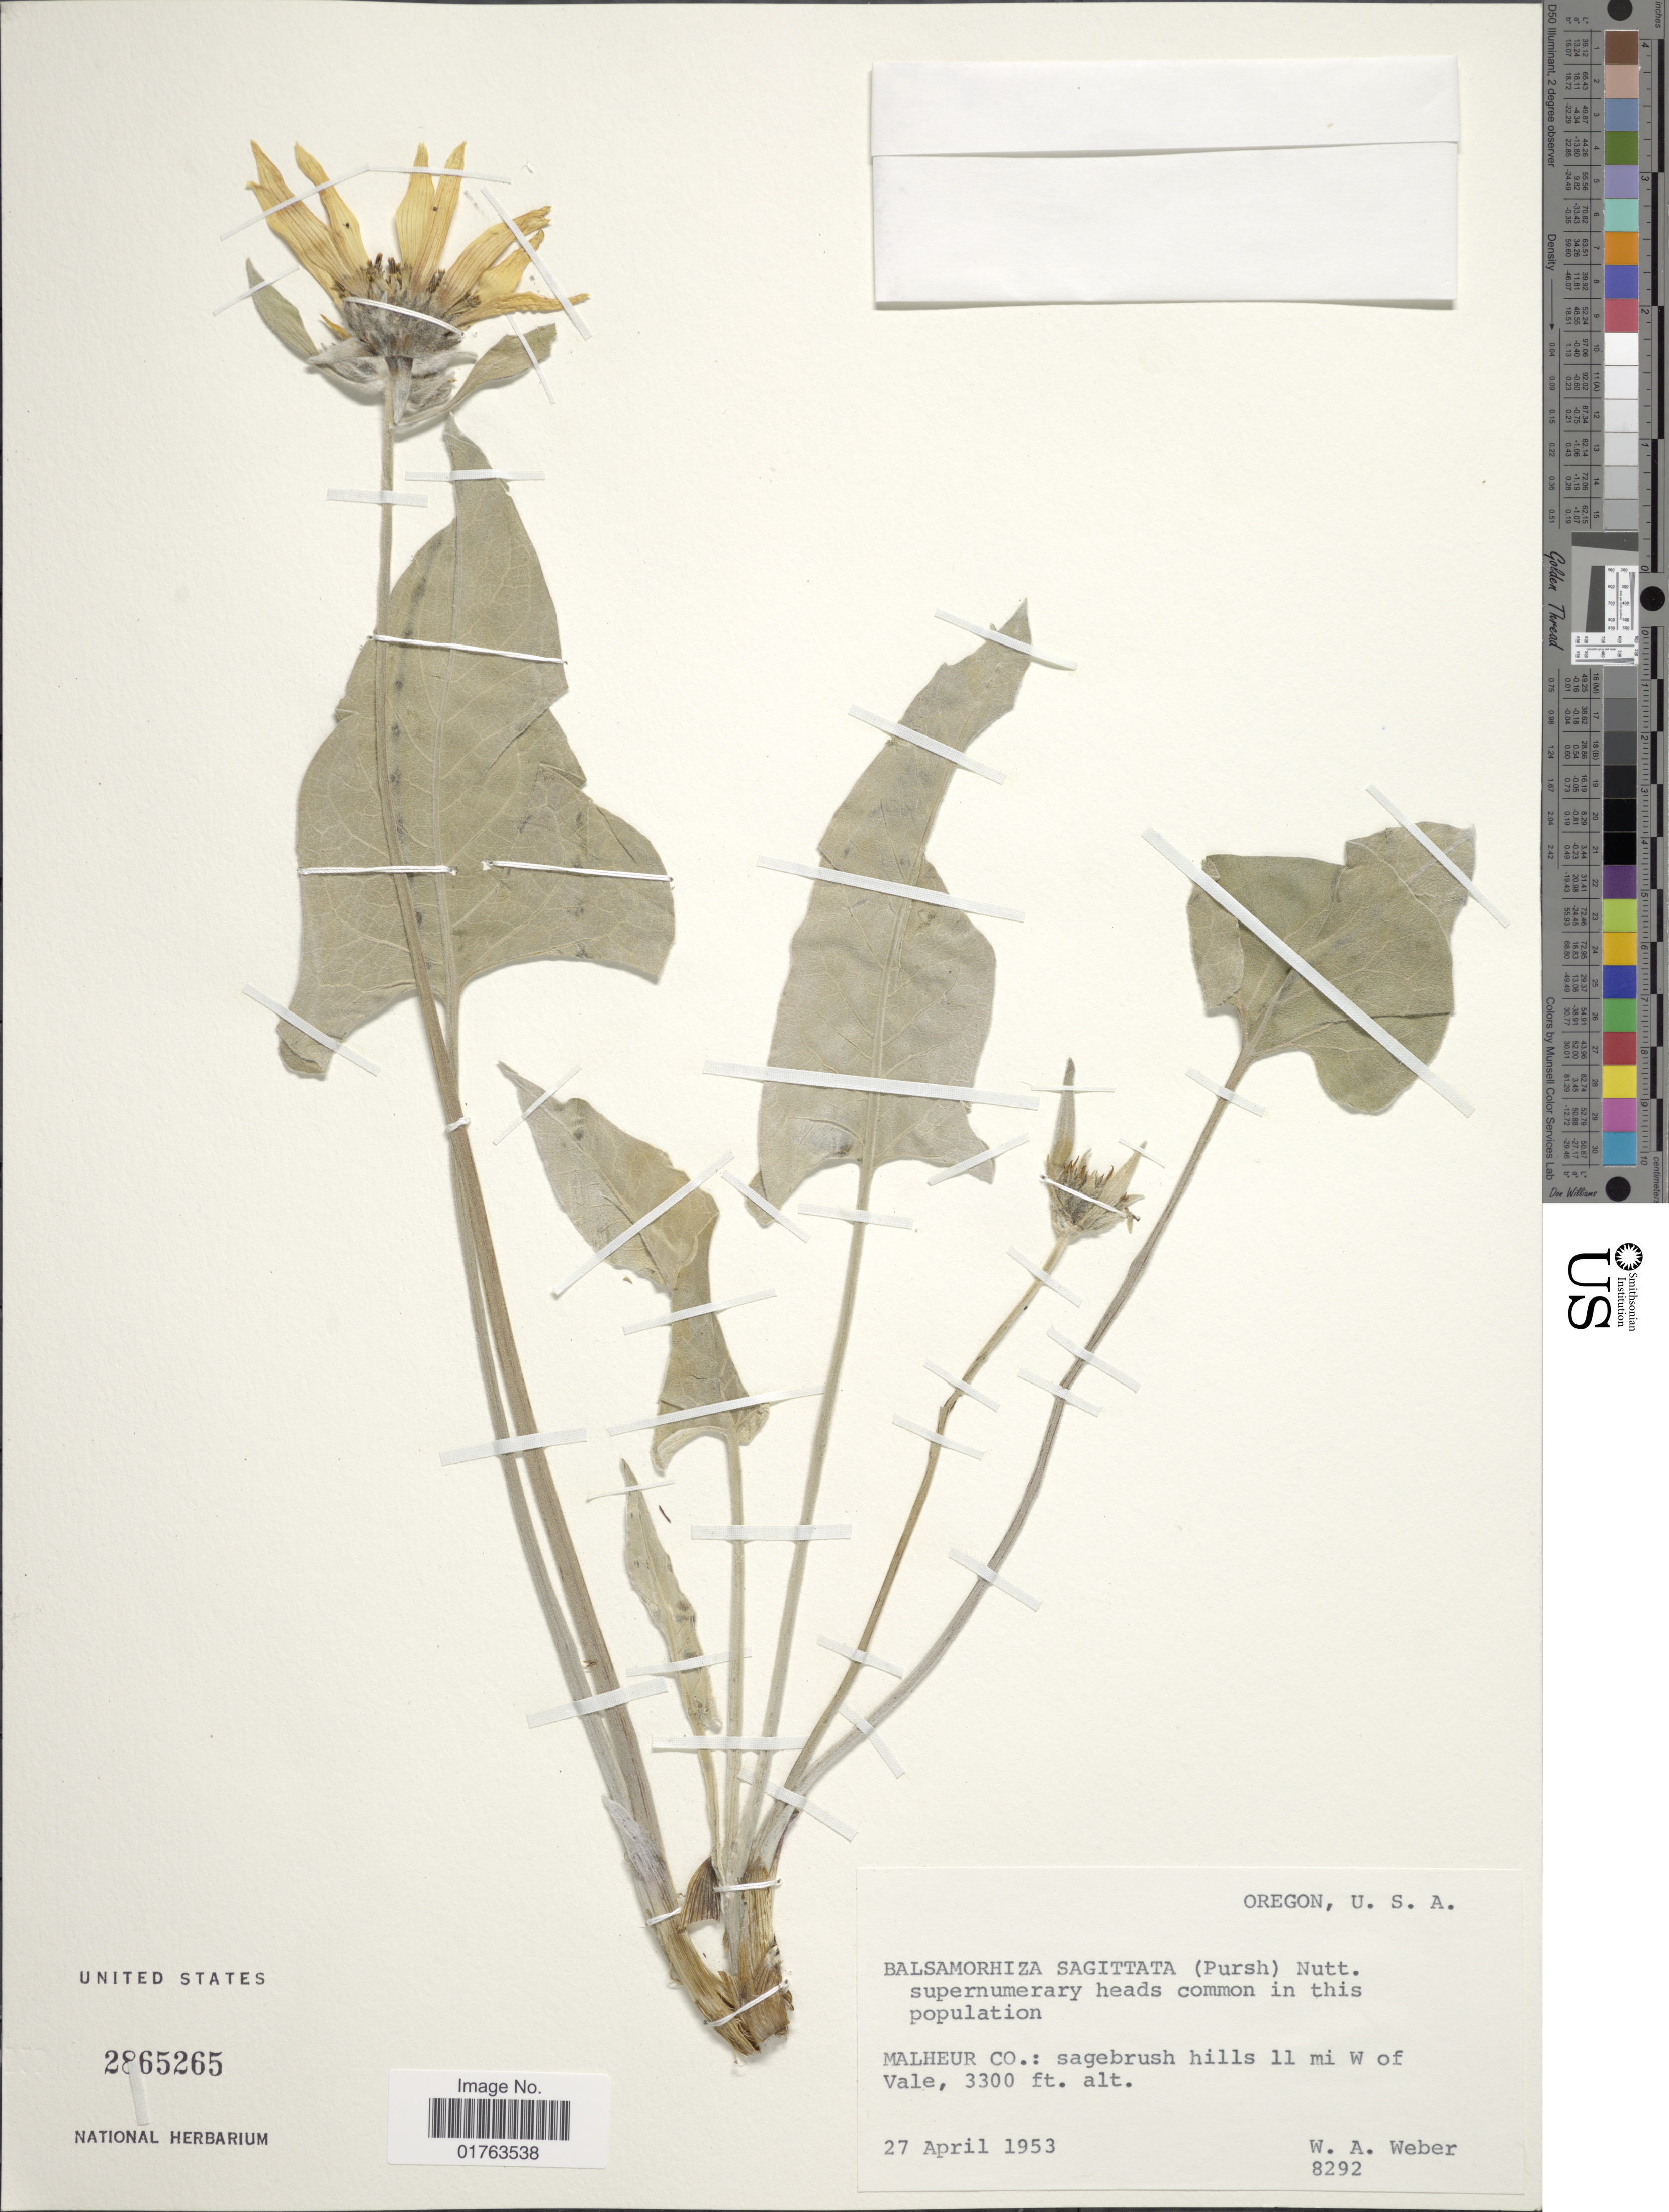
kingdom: Plantae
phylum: Tracheophyta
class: Magnoliopsida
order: Asterales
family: Asteraceae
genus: Balsamorhiza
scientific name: Balsamorhiza sagittata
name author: (Pursh) Nutt.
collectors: W. A. Weber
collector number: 8292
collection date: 1953-04-27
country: United States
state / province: Oregon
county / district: Malheur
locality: Malheur Co.: sagebrush hills 11 mi W of Vale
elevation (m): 1006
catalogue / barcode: US 2865265